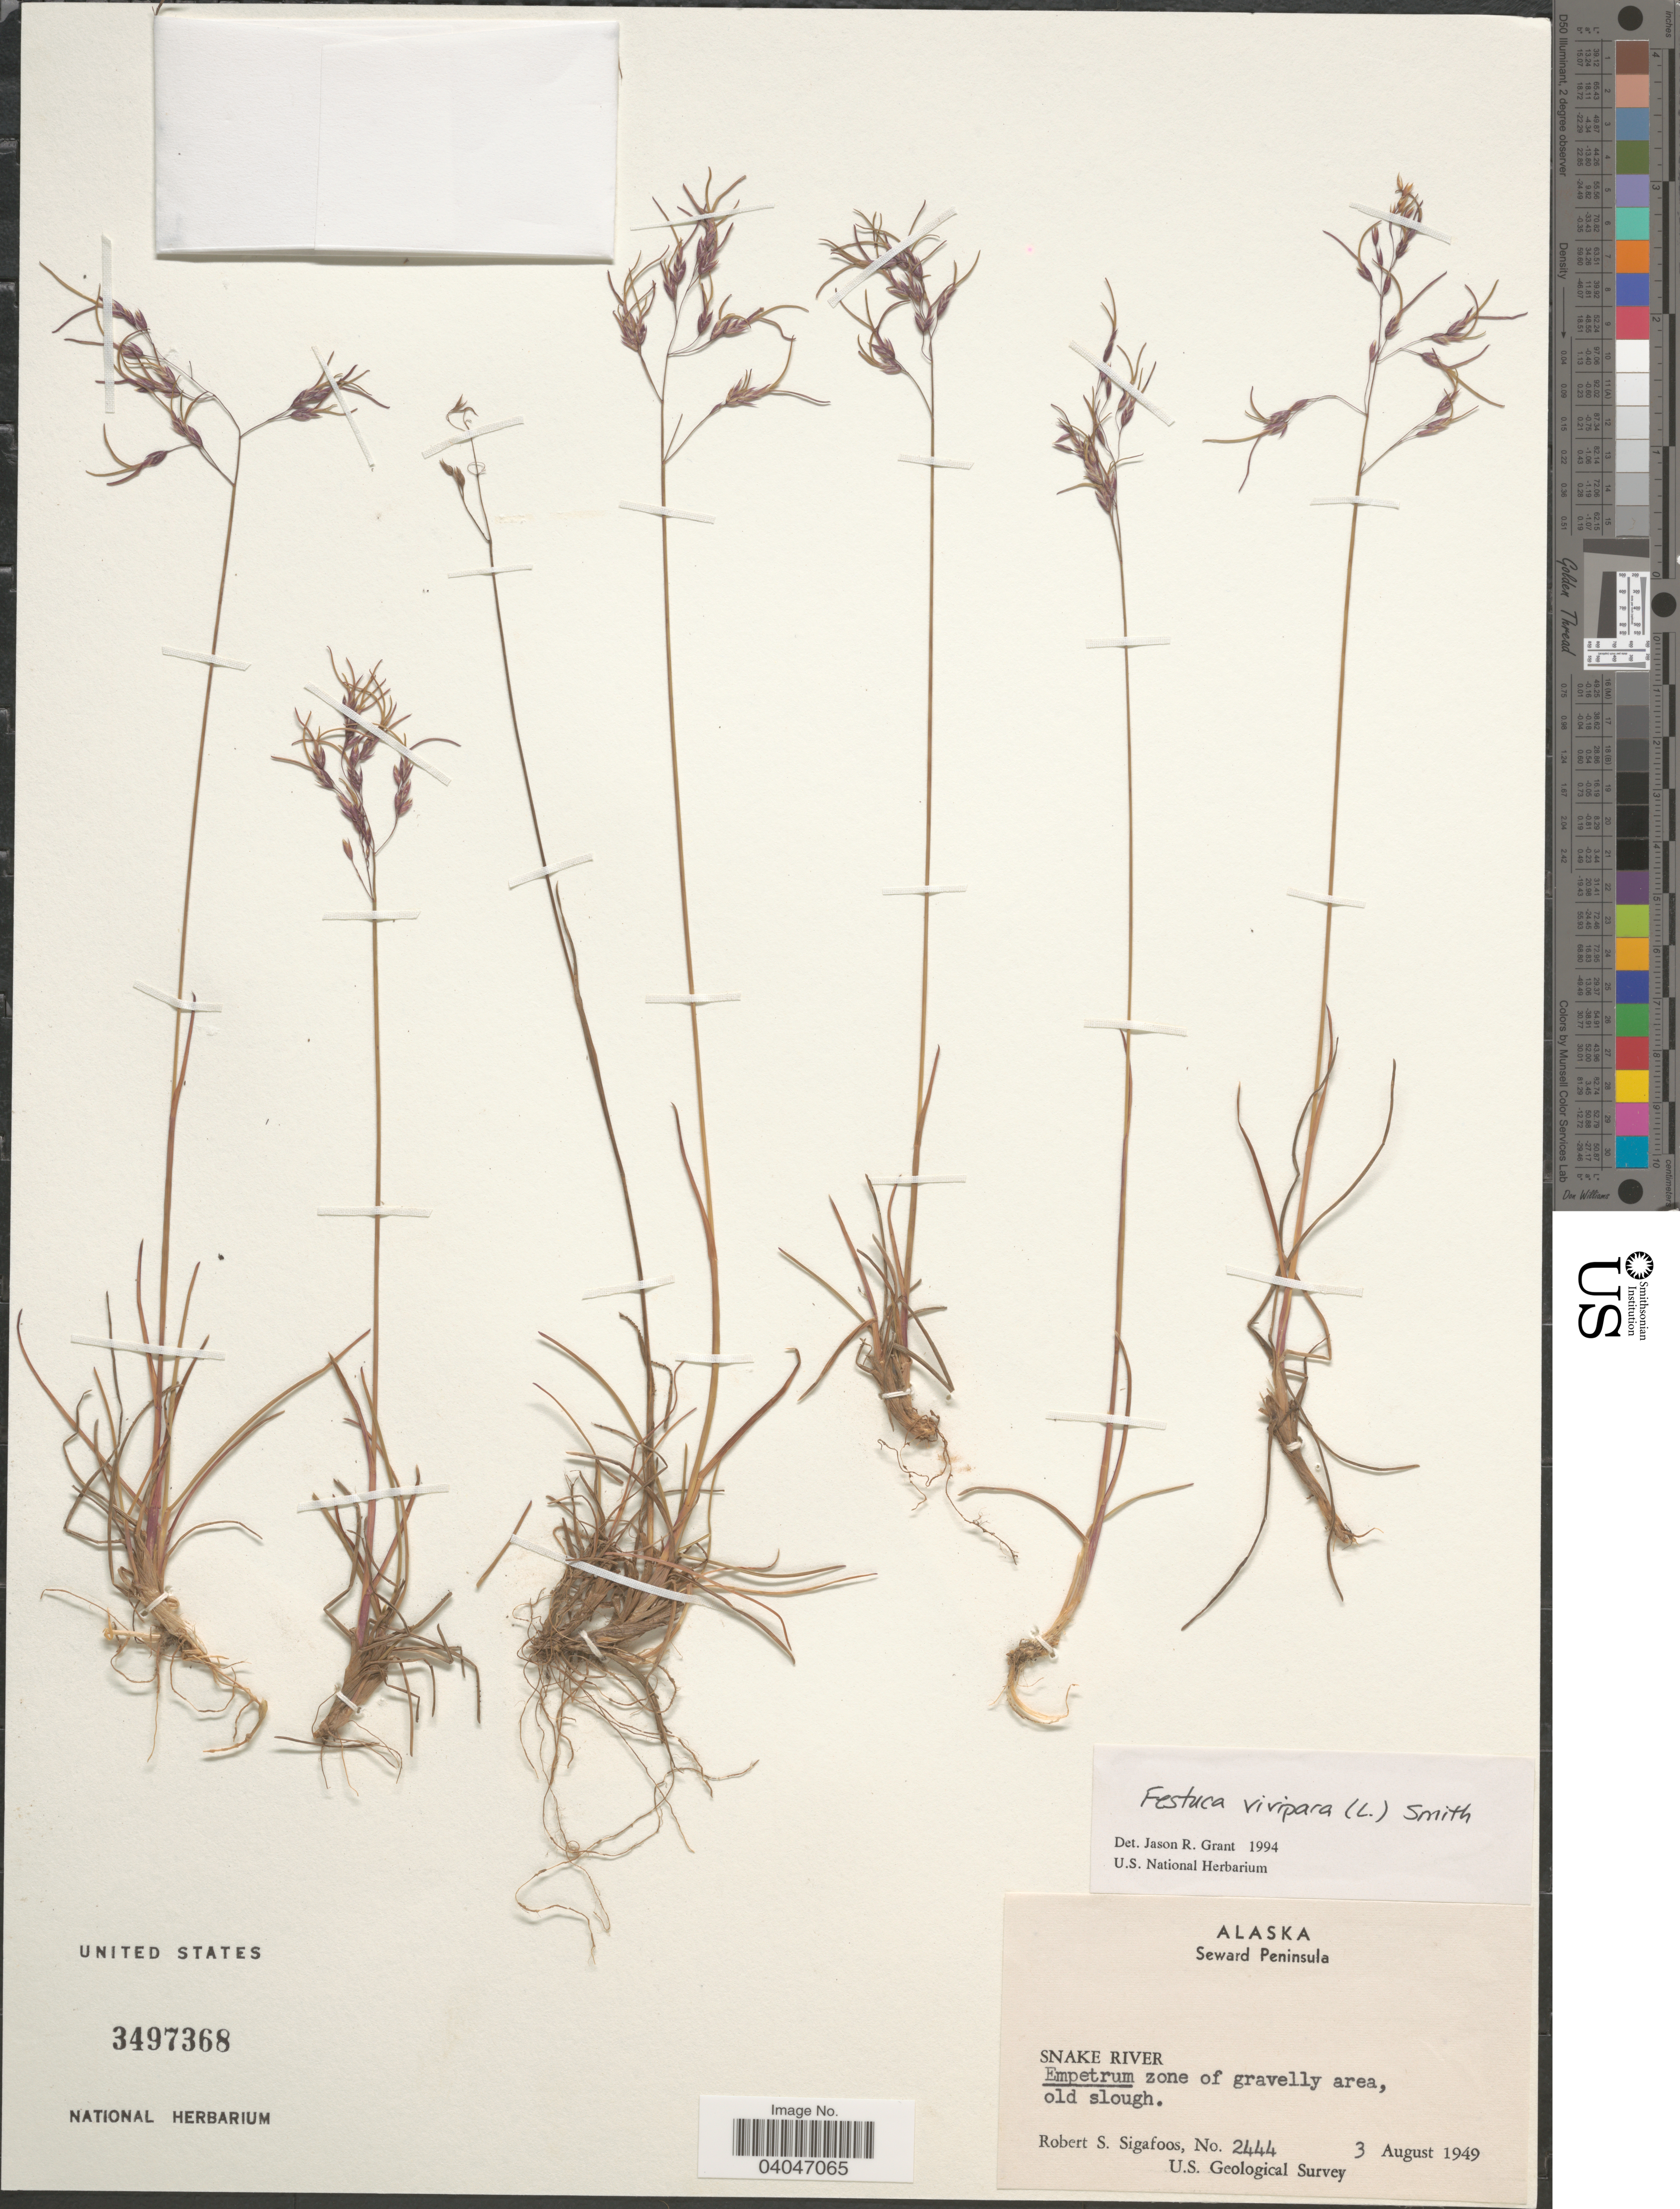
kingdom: Plantae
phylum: Tracheophyta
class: Liliopsida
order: Poales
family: Poaceae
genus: Festuca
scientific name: Festuca vivipara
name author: (L.) Sm.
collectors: R. Sigafoos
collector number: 2444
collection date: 1949-08-03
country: United States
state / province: Alaska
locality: Seward Peninsula. Snake River. Empetrum zone of gravelly area, old slough.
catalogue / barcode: US 3497368